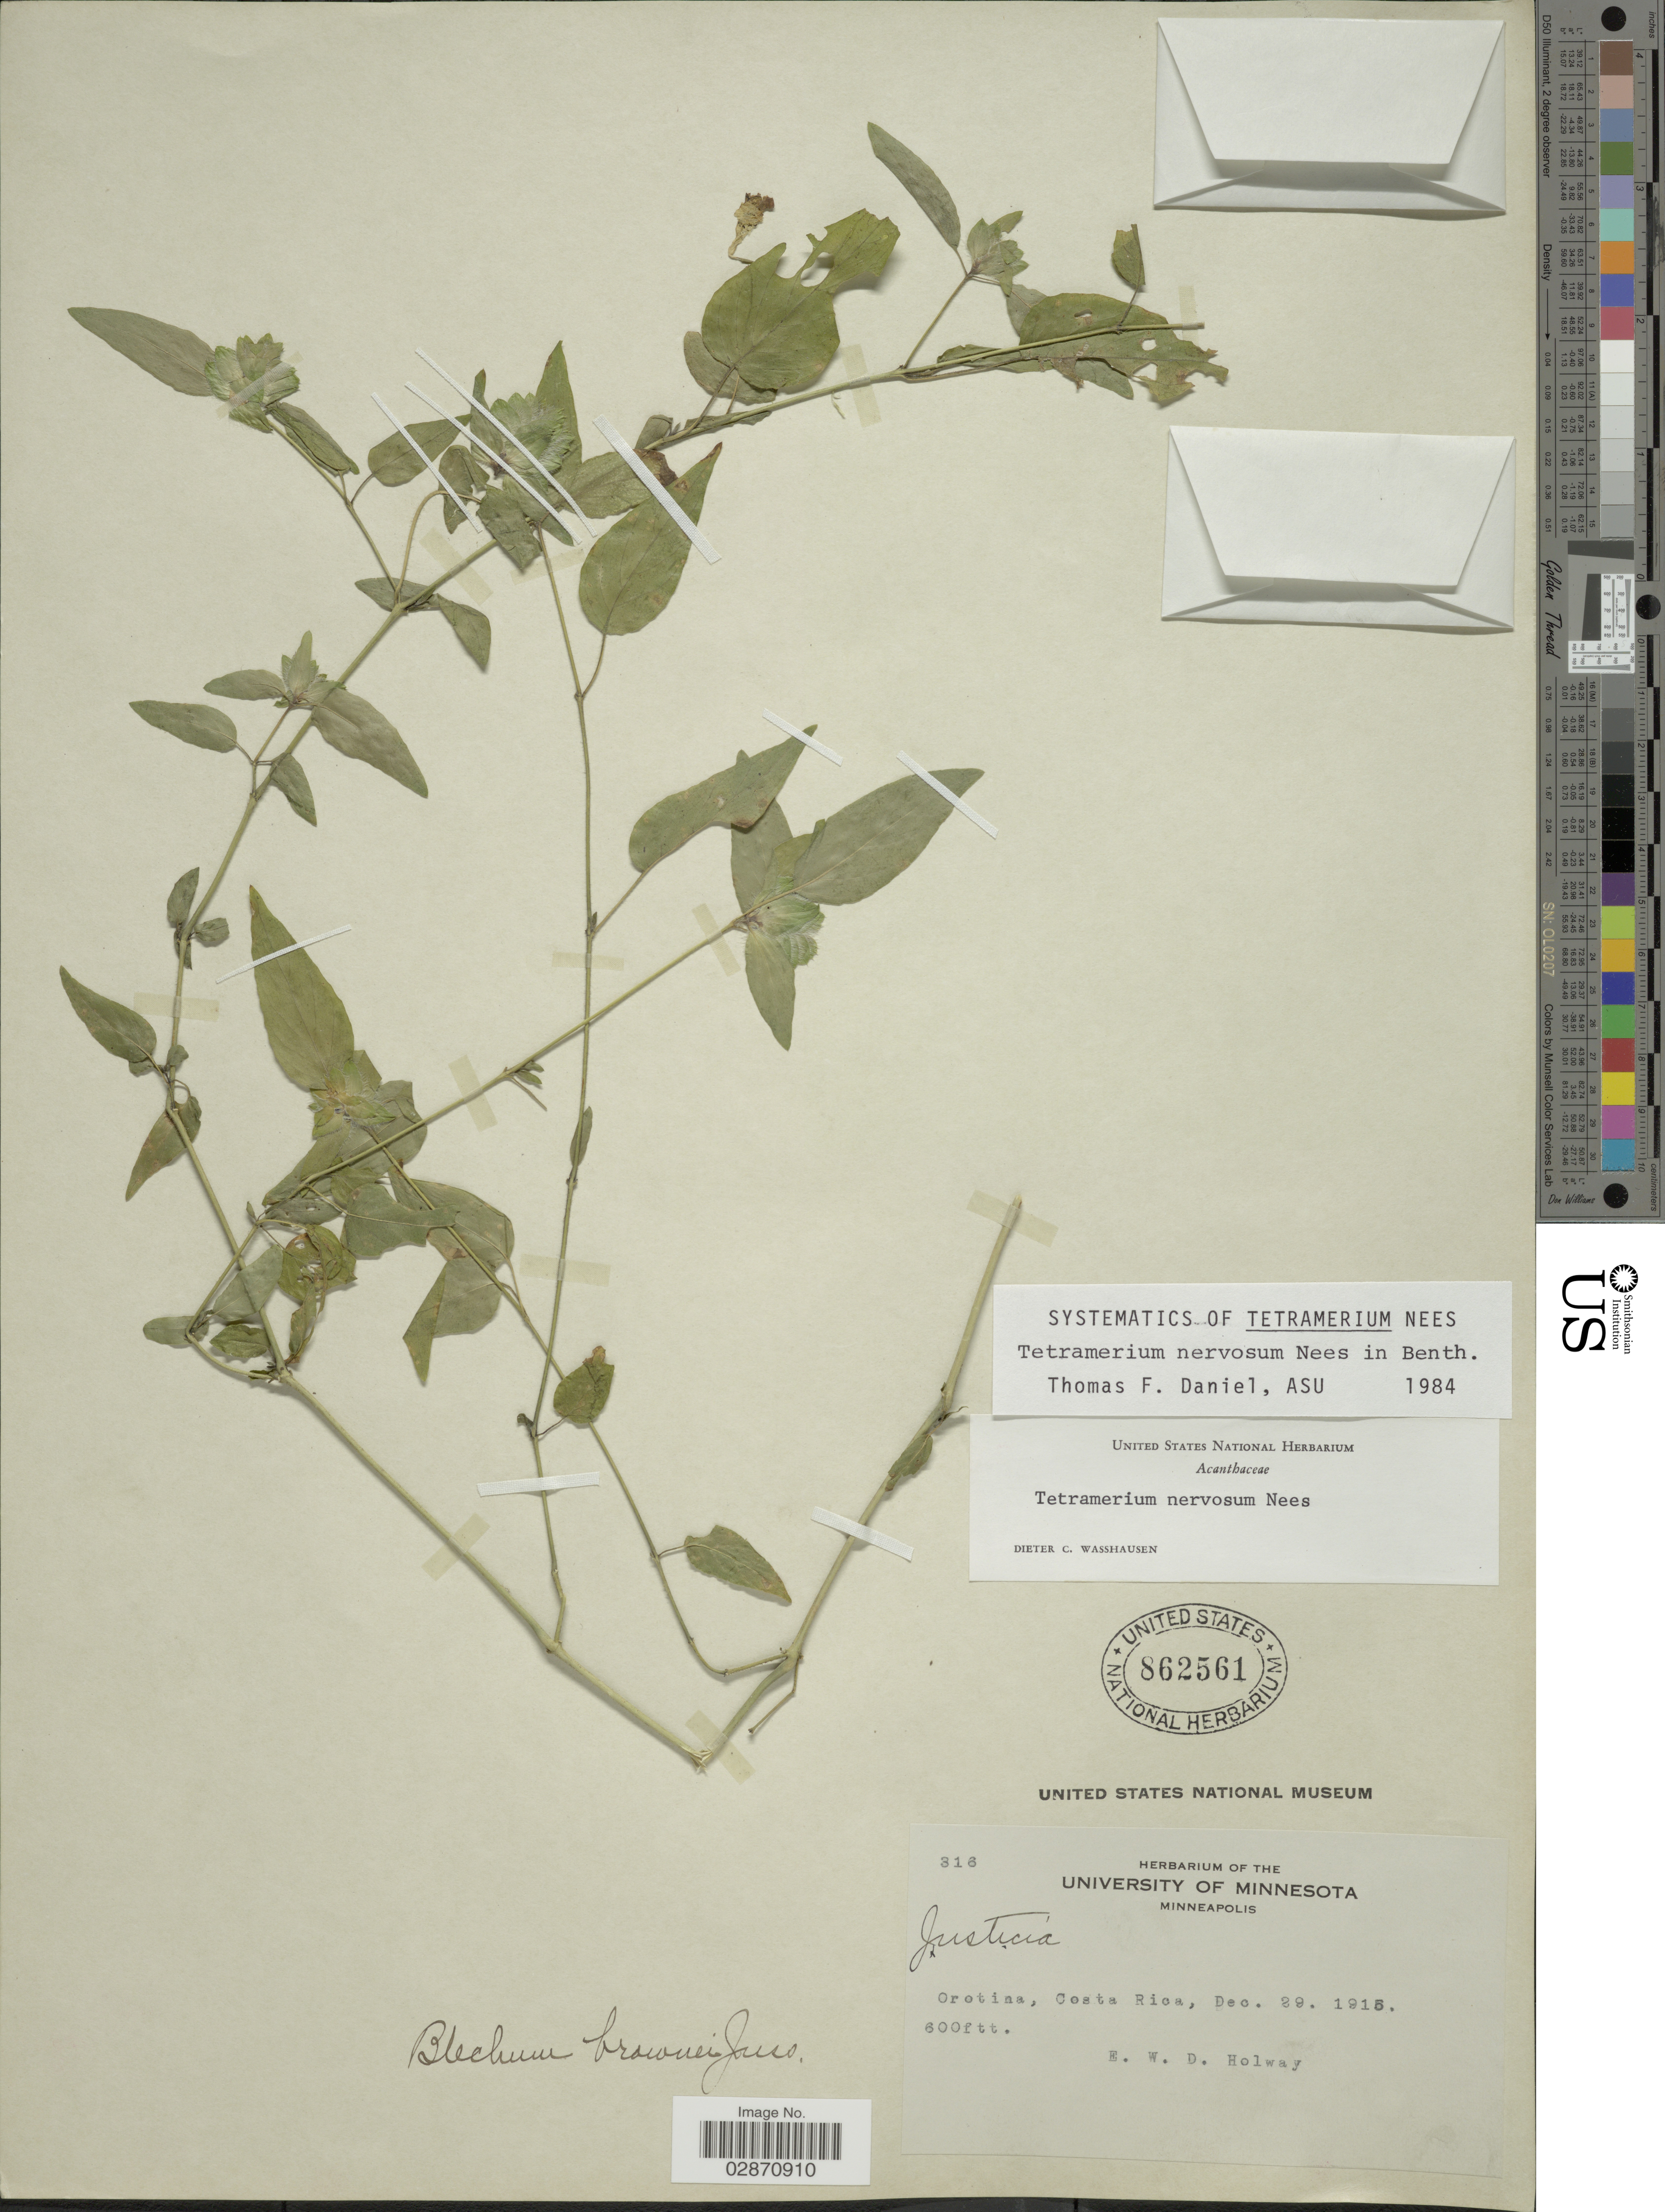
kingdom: Plantae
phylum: Tracheophyta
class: Magnoliopsida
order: Lamiales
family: Acanthaceae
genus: Tetramerium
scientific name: Tetramerium nervosum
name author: Nees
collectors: E. W. D. Holway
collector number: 316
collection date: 1915-12-29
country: Costa Rica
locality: Orotina.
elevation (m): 183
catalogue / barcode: US 862561